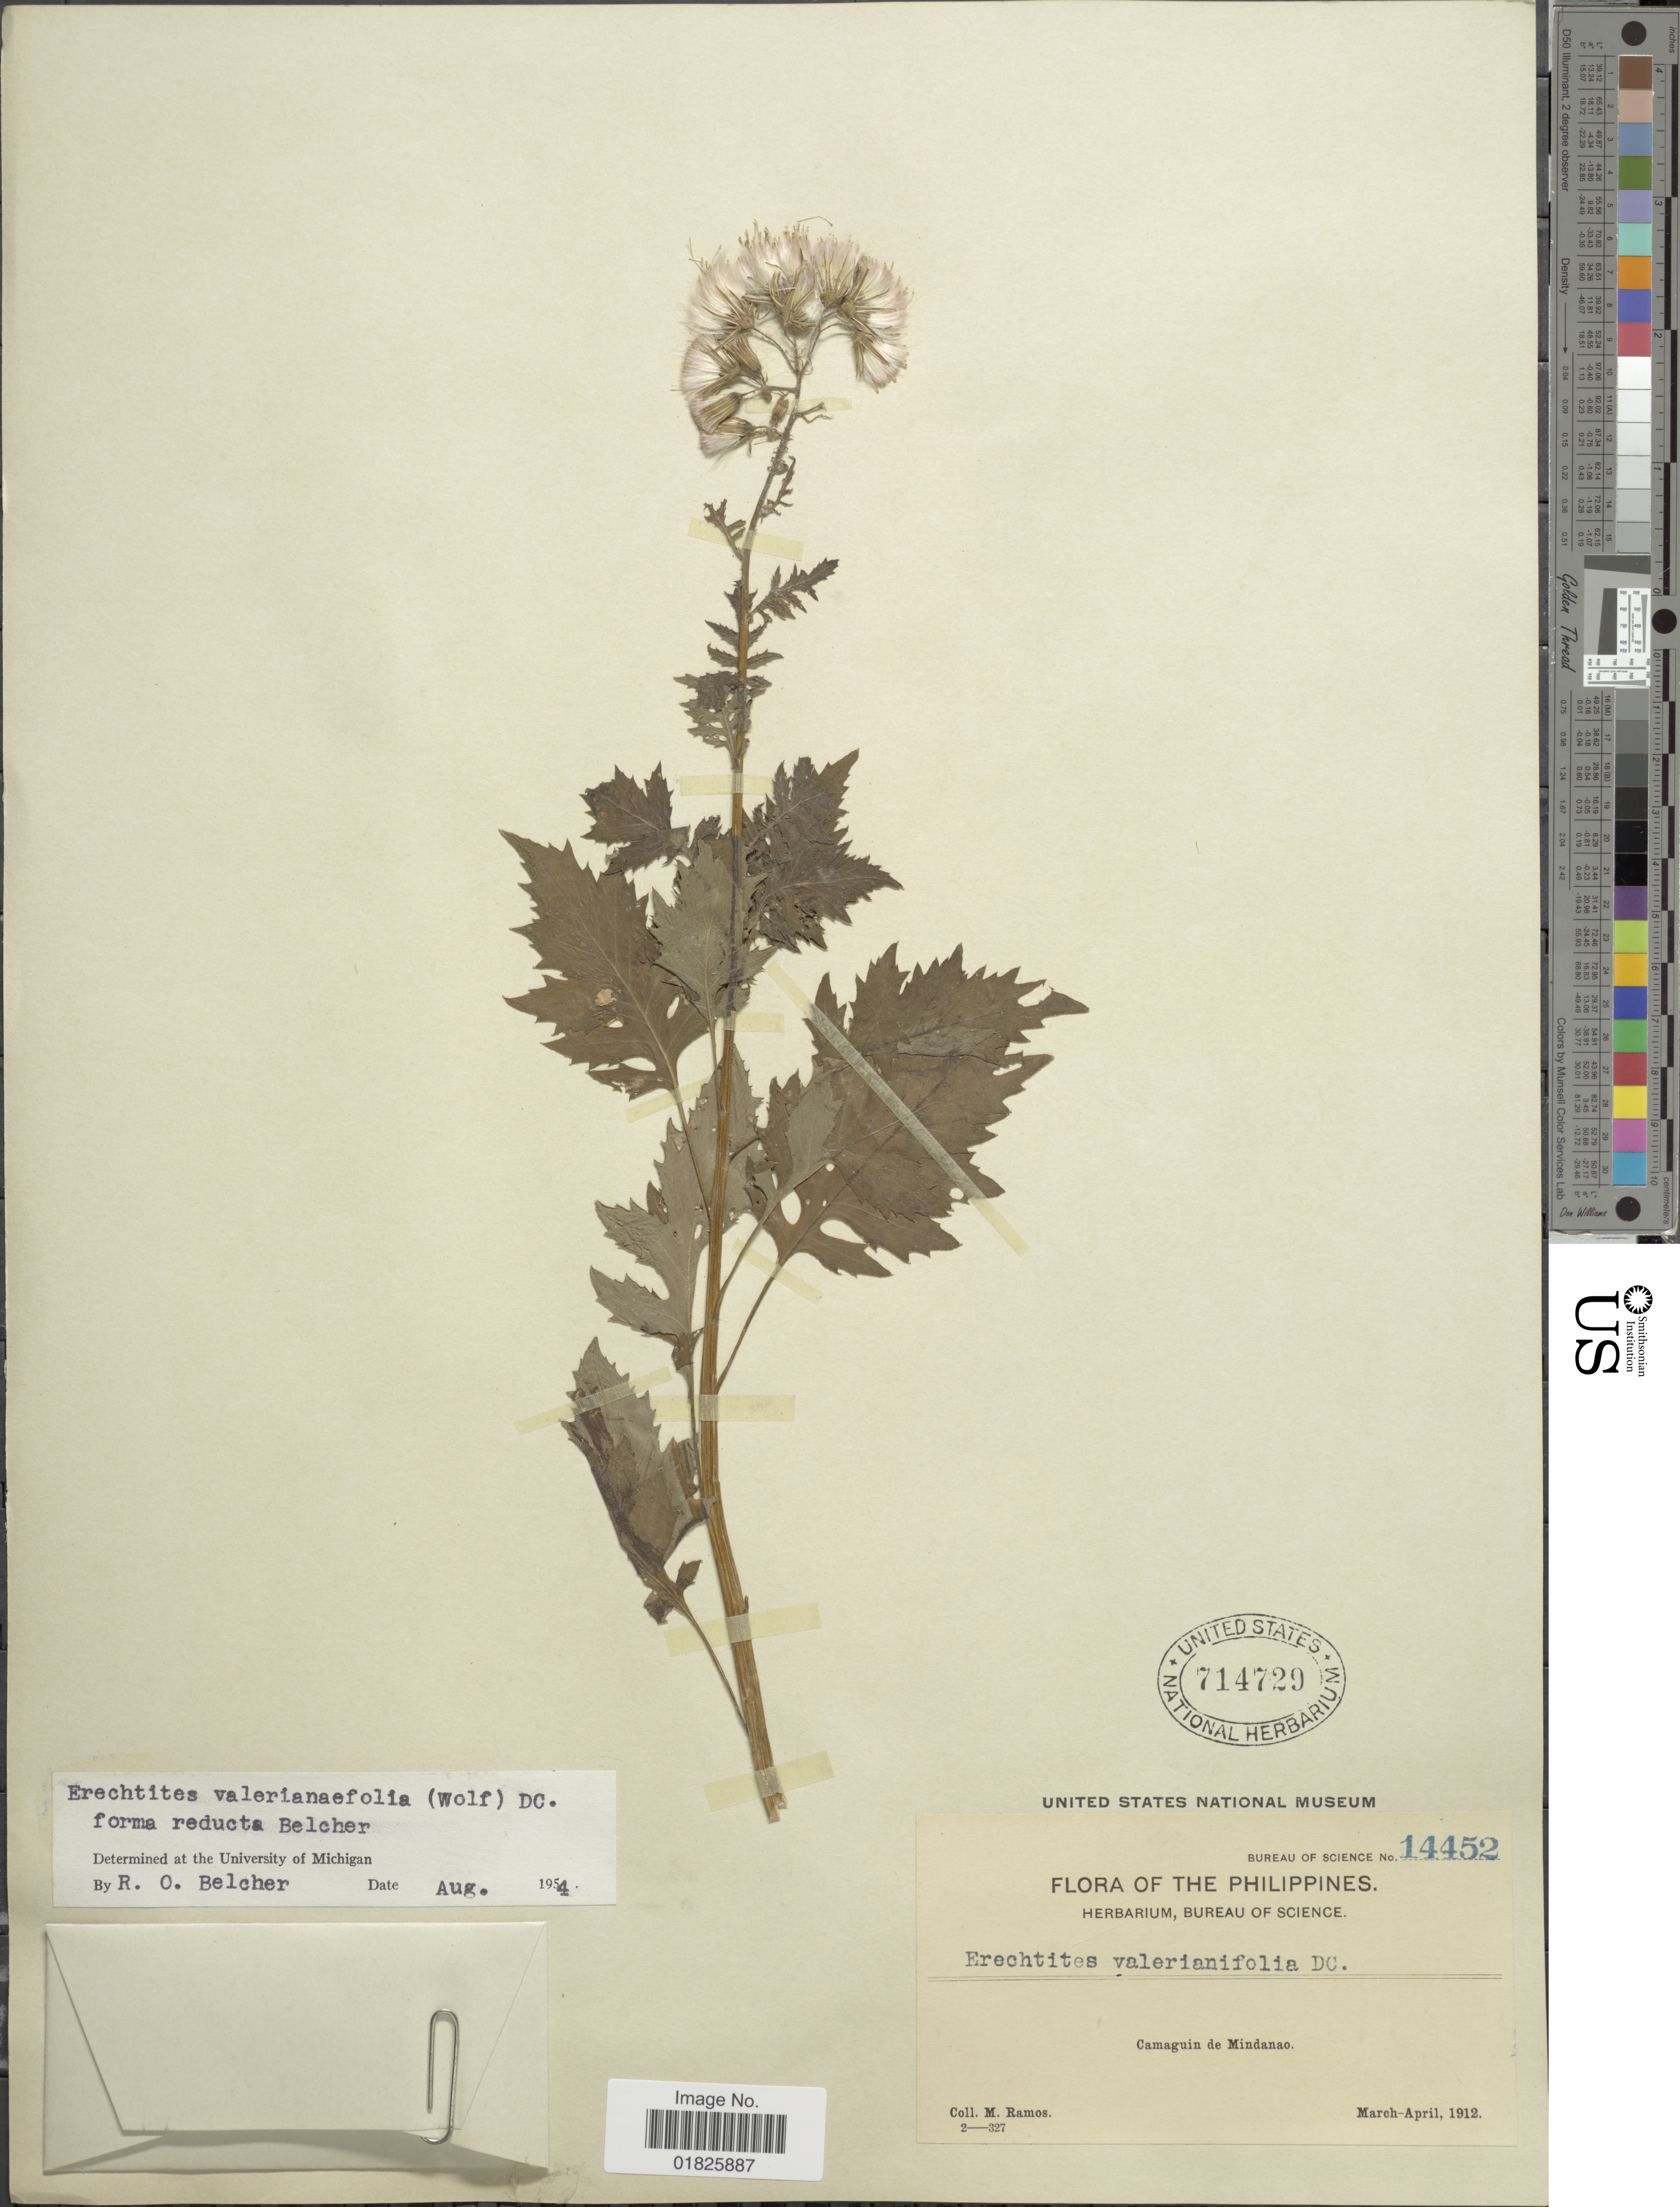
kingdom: Plantae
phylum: Tracheophyta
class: Magnoliopsida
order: Asterales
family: Asteraceae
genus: Erechtites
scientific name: Erechtites valerianifolius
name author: (Link ex Spreng.) DC.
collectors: M. Ramos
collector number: Bureau of Science 14452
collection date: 1912-03/1912-04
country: Philippines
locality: Camaguin de Mindanao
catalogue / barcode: US 714729